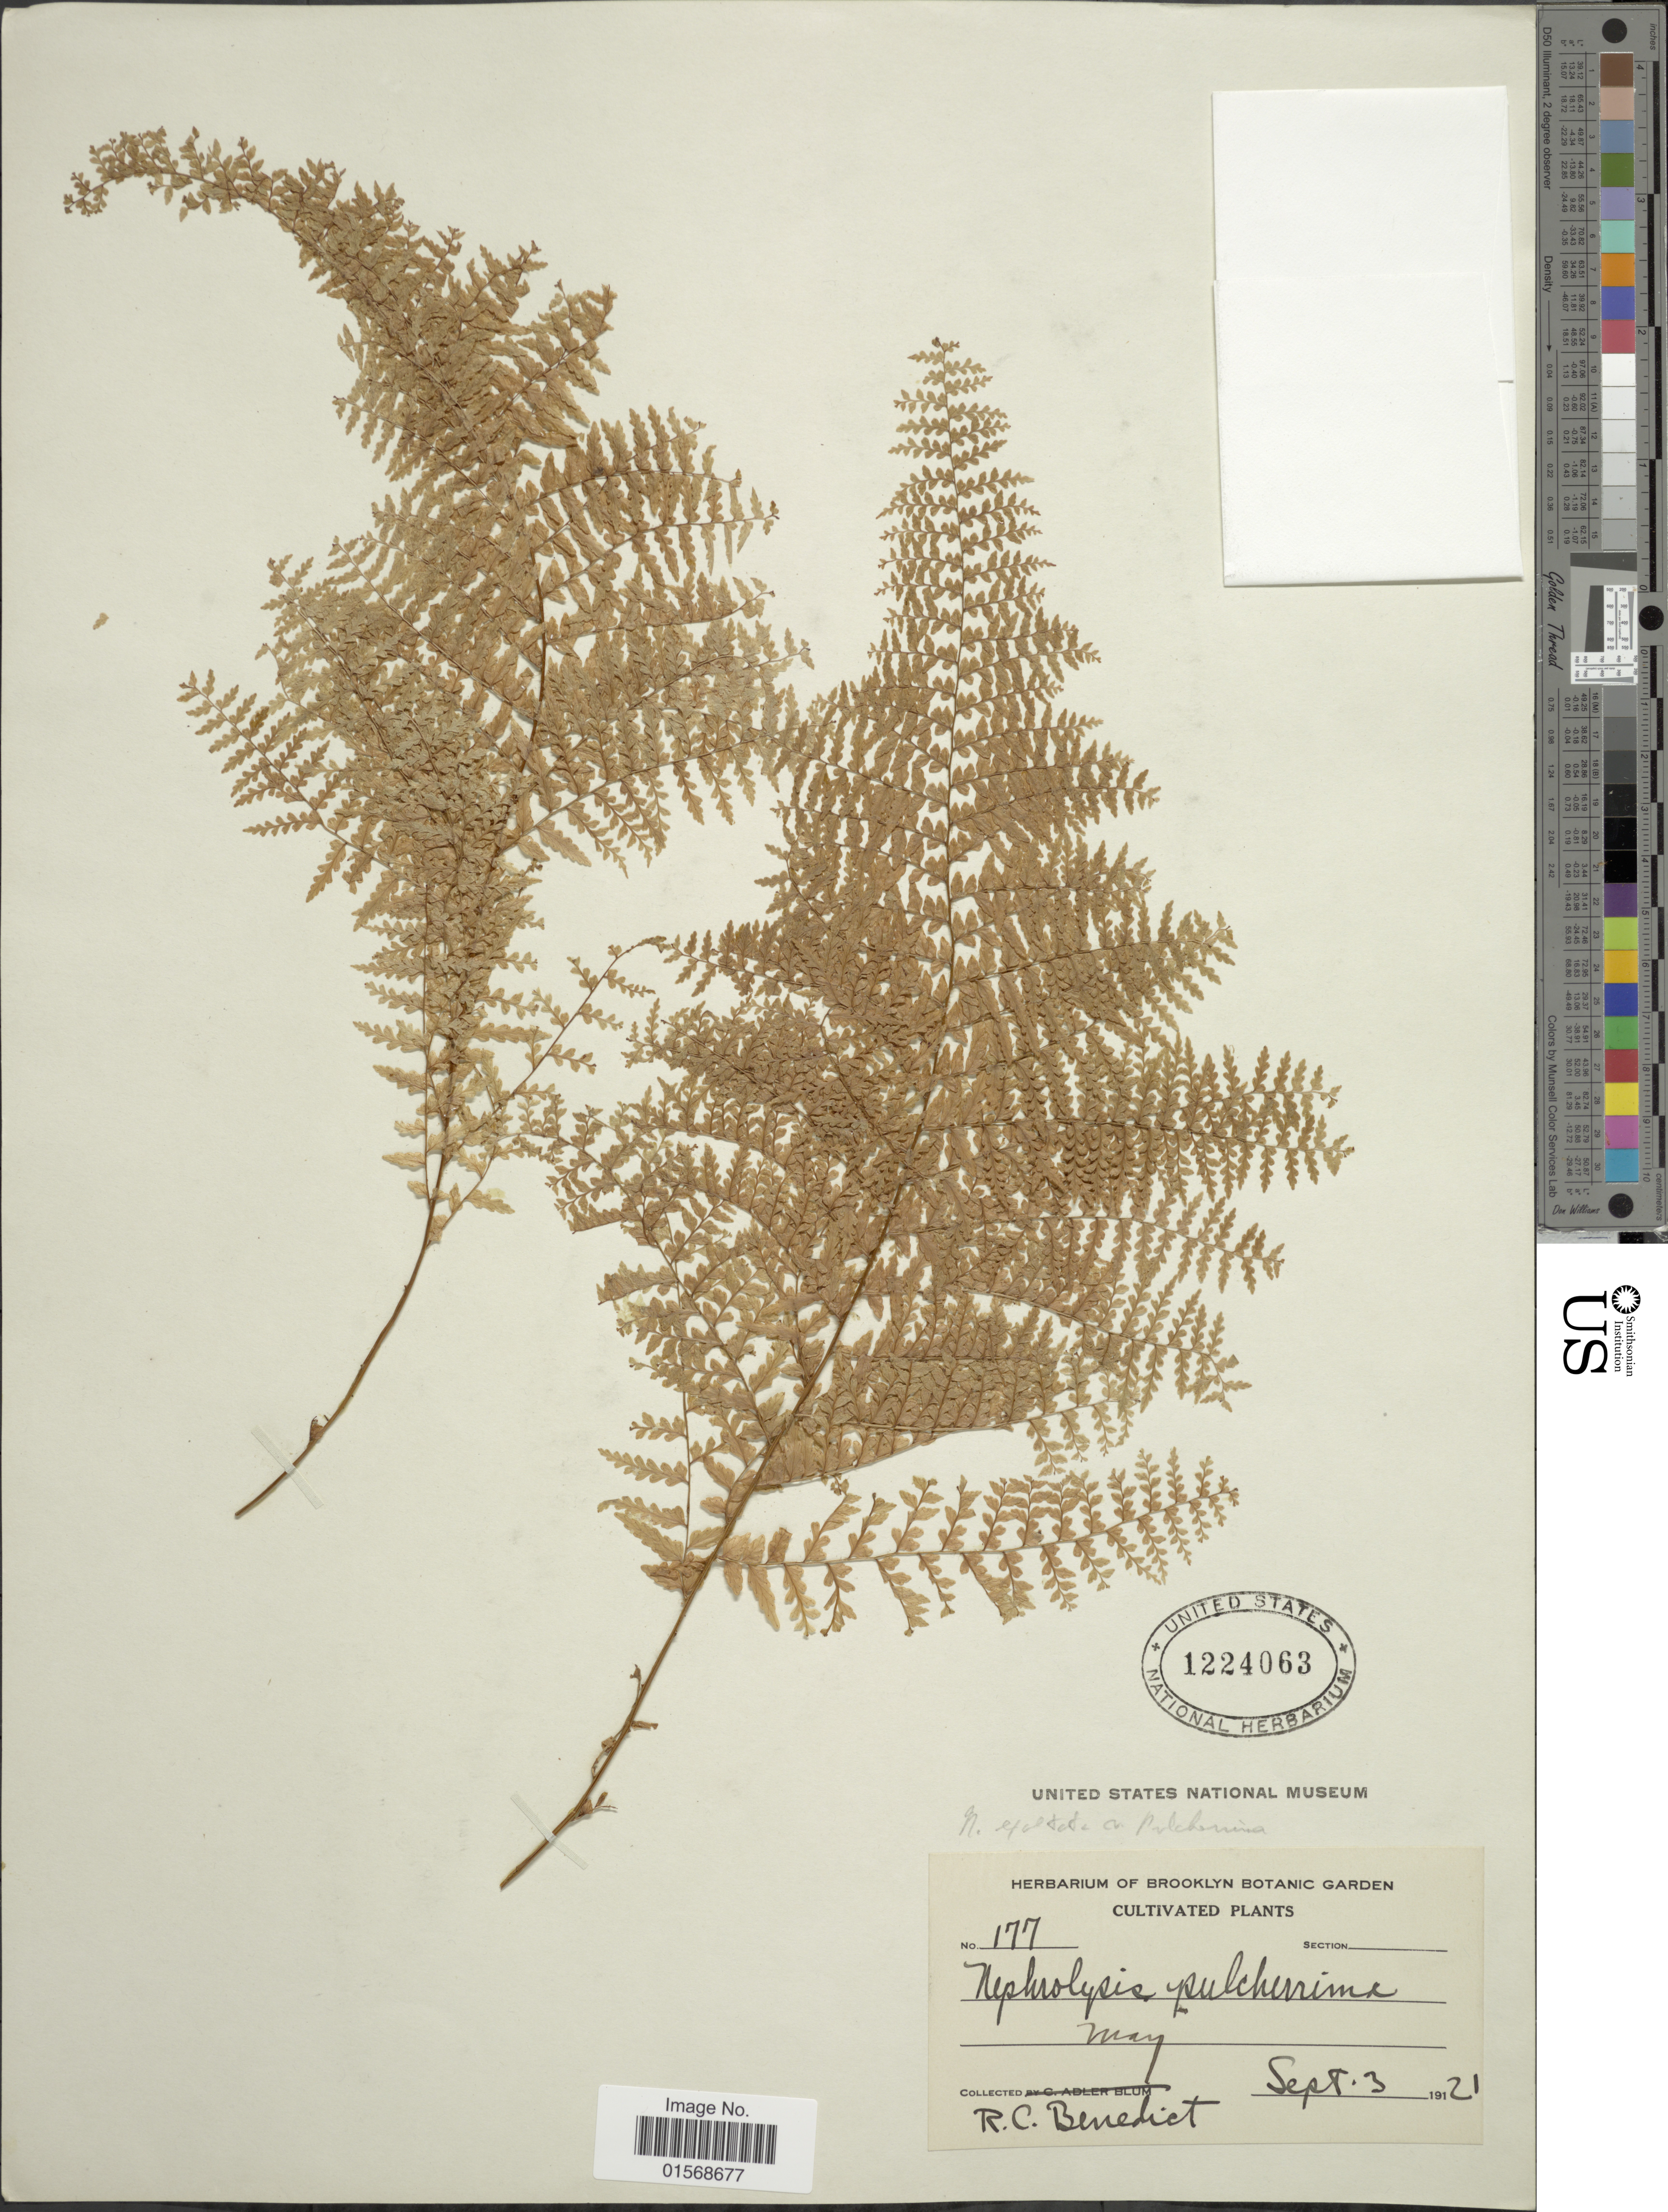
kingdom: Plantae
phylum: Tracheophyta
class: Polypodiopsida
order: Polypodiales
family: Nephrolepidaceae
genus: Nephrolepis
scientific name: Nephrolepis 'Pulcherima'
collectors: R. C. Benedict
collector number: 177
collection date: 1921-09-03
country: United States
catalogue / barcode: US 1224063